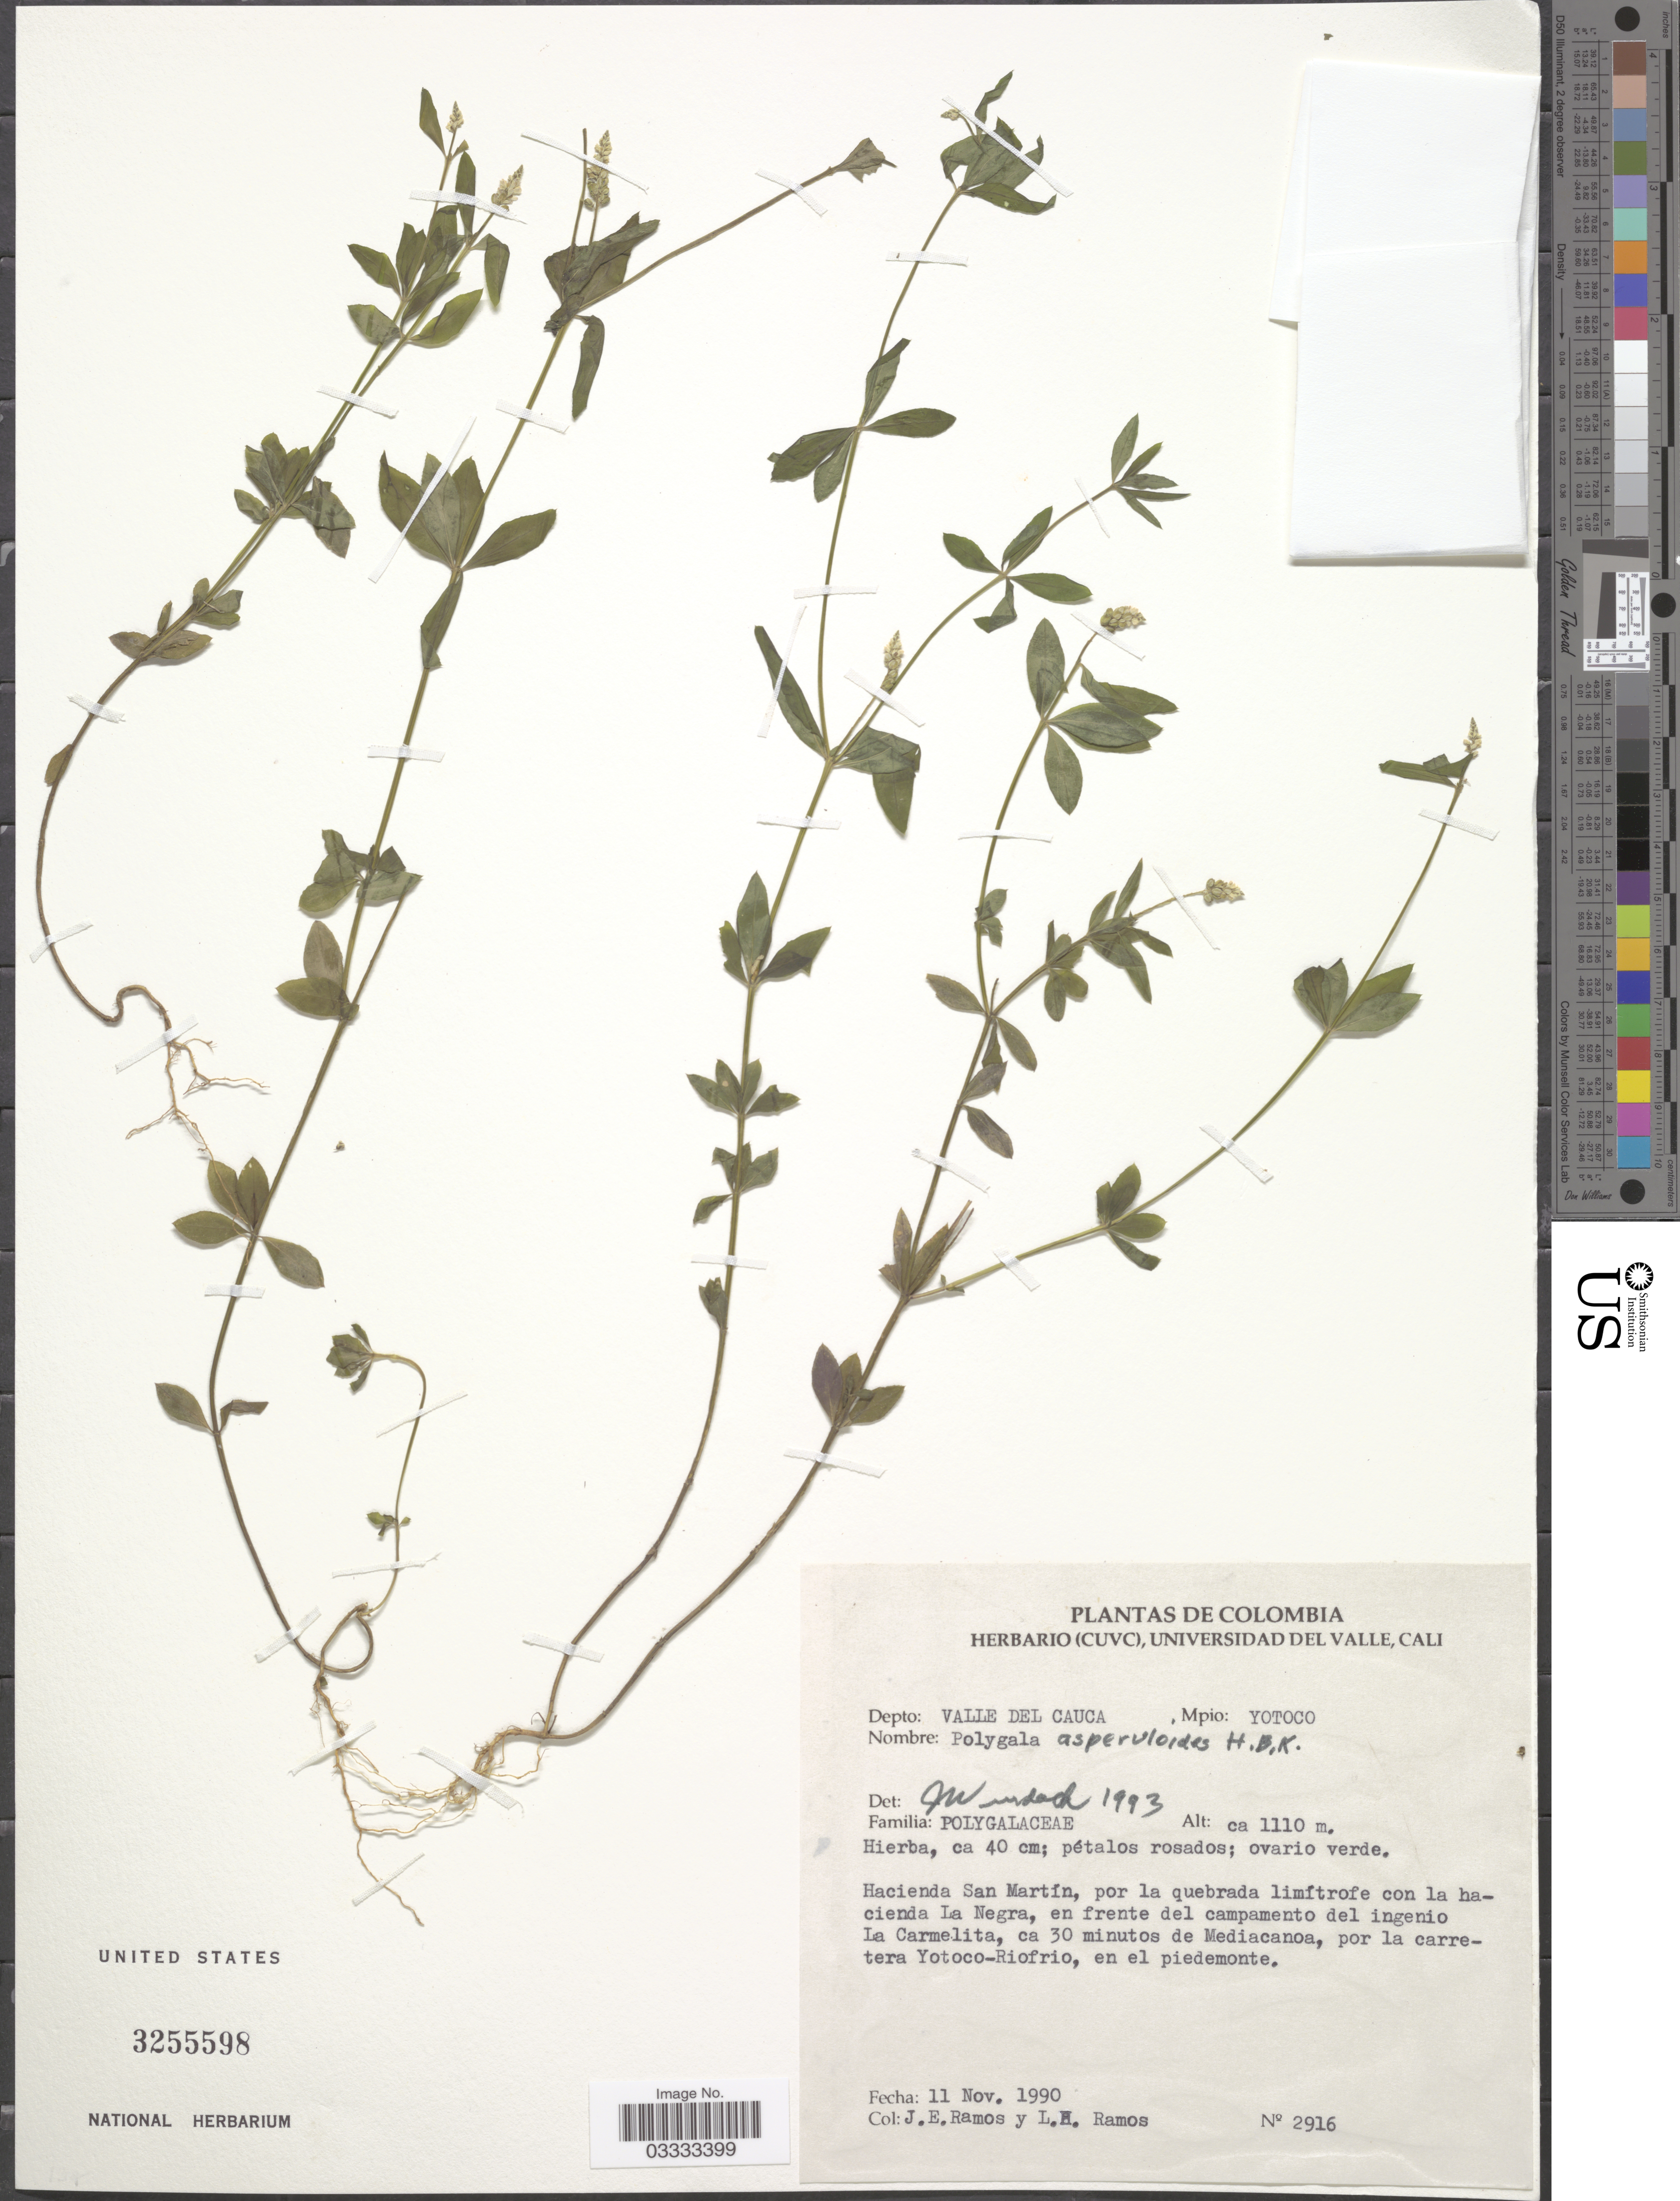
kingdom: Plantae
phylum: Tracheophyta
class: Magnoliopsida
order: Fabales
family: Polygalaceae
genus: Polygala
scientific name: Polygala asperuloides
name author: Kunth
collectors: J. E. Ramos & L. Ramos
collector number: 2916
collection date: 1990-11-11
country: Colombia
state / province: Valle del Cauca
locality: Depto: Valle del Cauca, Mpio: Yotoco. Hacienda San Martín, por la quebrada limítrofe con la hacienda La Negra, en frente del campamento del ingenio La Carmelita, ca 30 minutos de Mediacanoa, por la carretera Yotoco-Riofrio, en el piedemonte.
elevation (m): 1110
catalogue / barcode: US 3255598